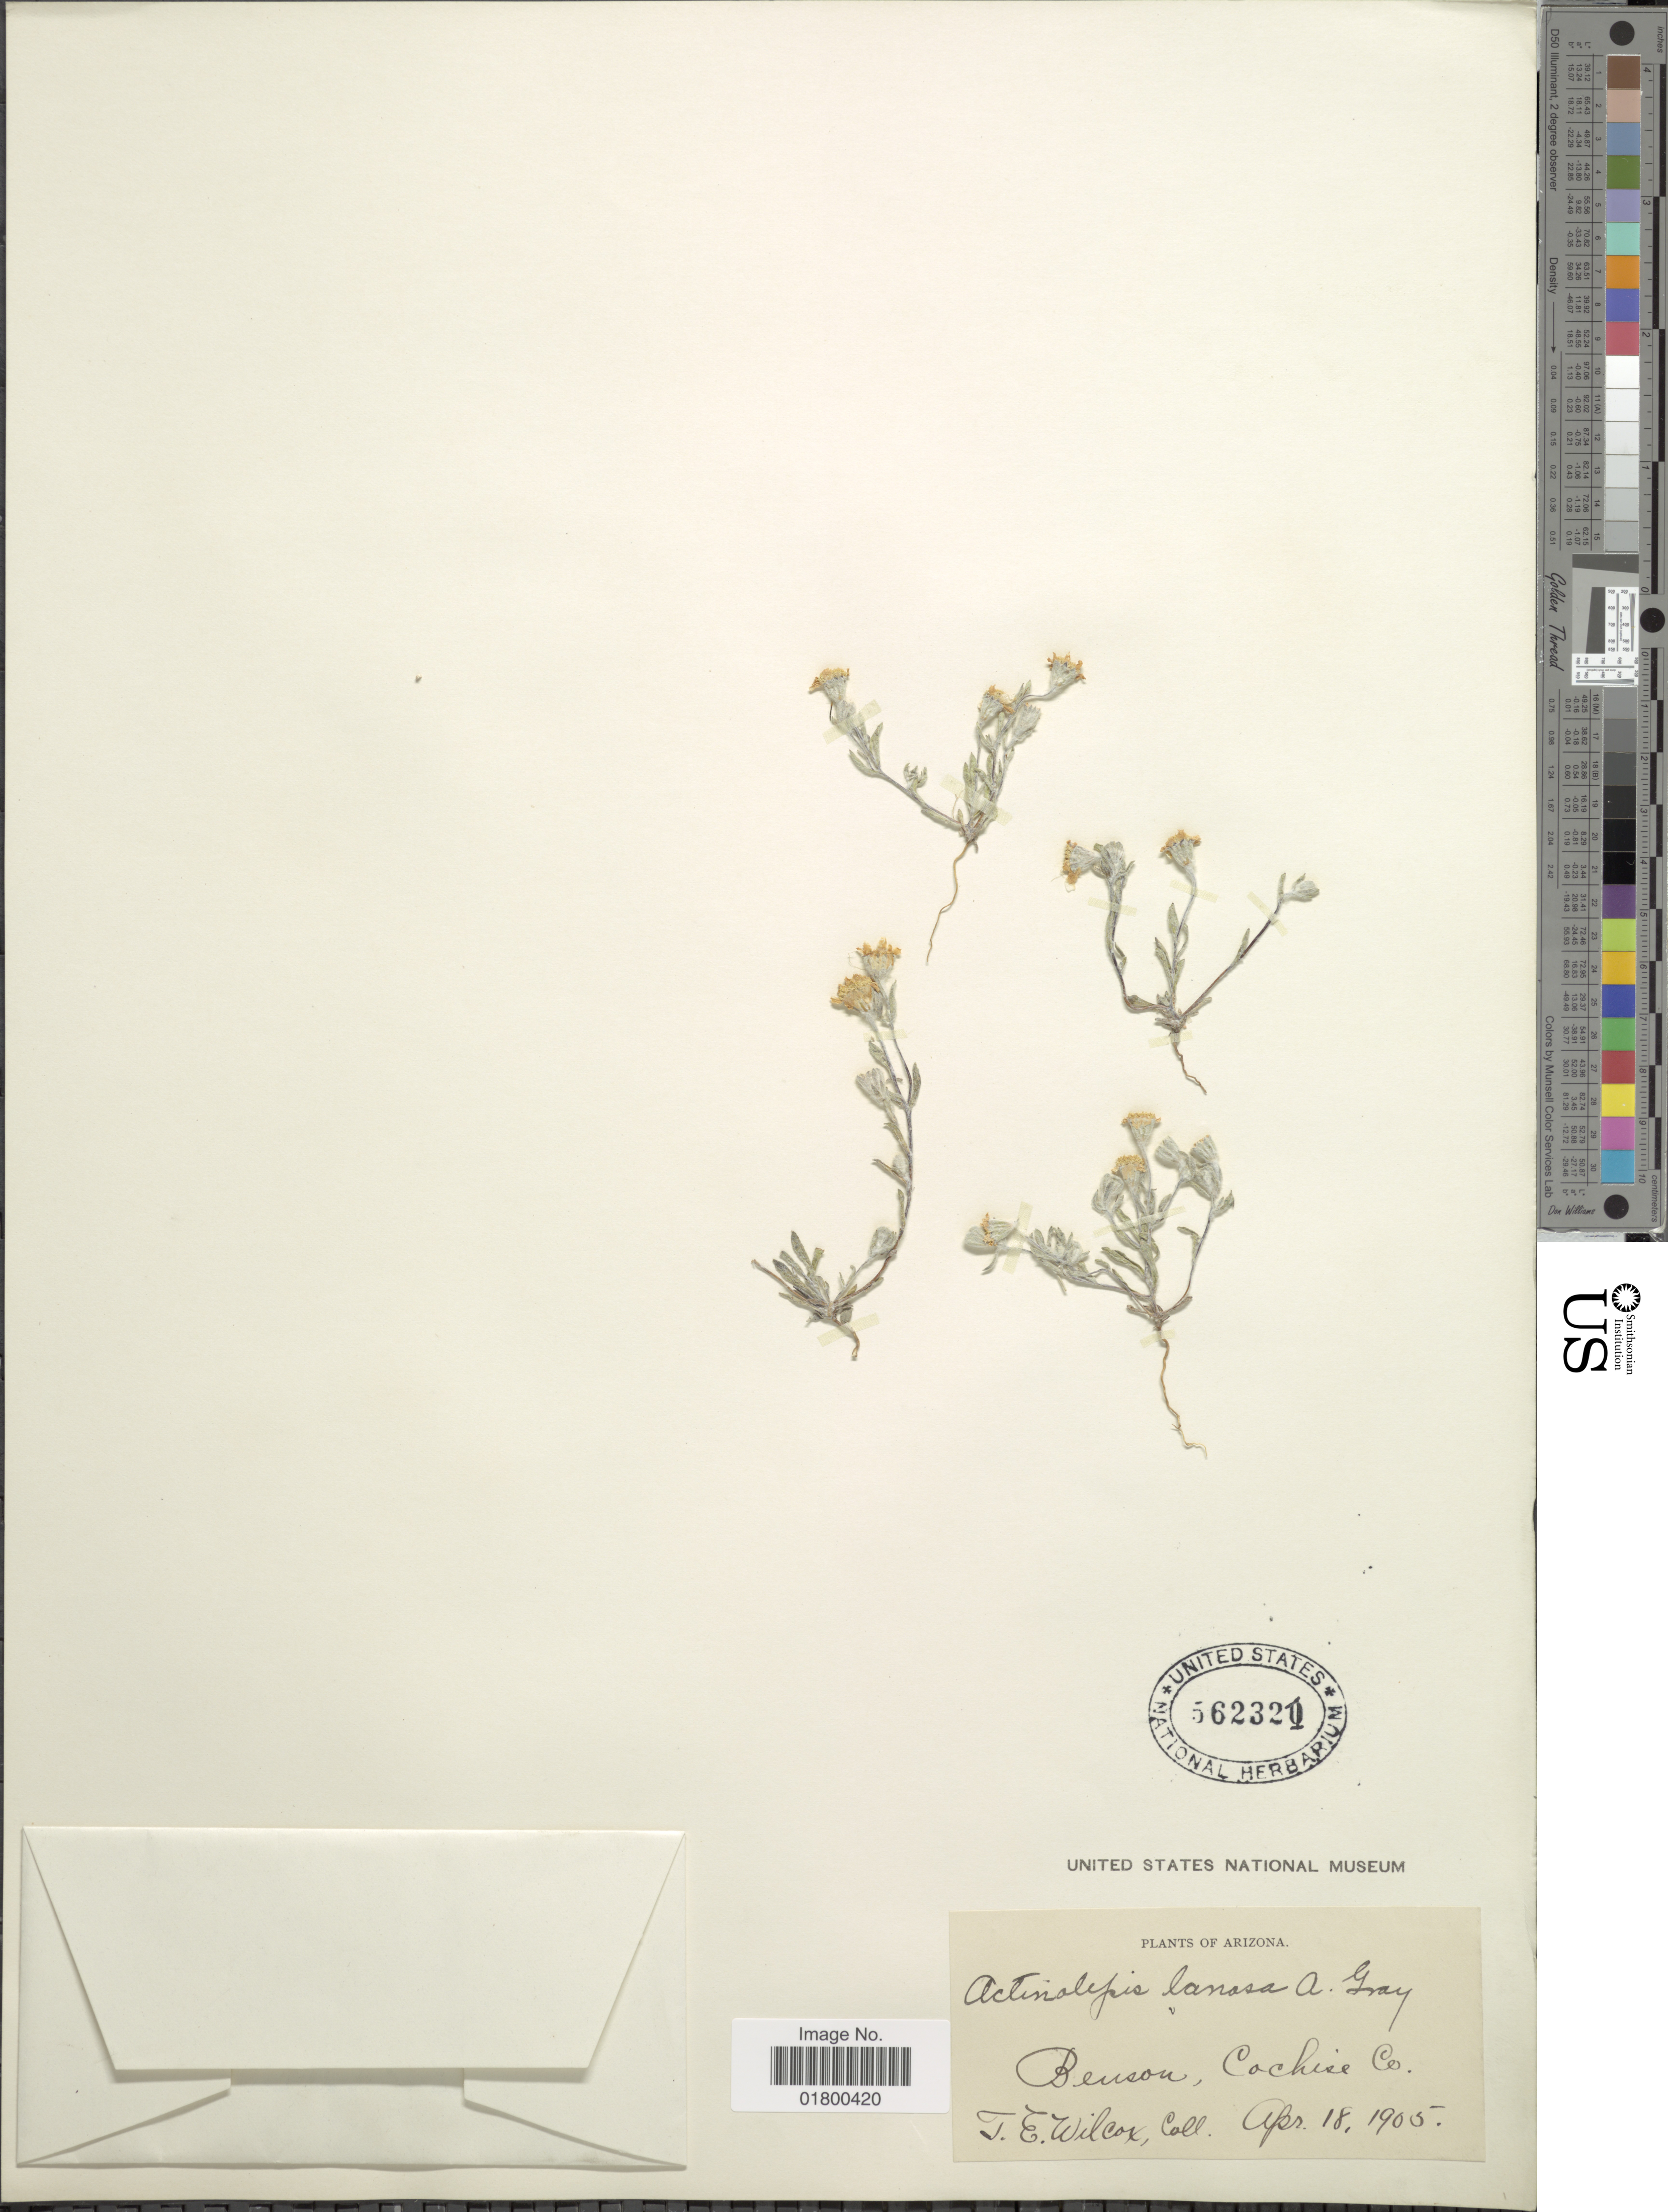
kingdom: Plantae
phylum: Tracheophyta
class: Magnoliopsida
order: Asterales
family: Asteraceae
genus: Eriophyllum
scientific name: Eriophyllum lanosum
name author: (A. Gray) A. Gray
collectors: T. E. Wilcox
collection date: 1905-04-18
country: United States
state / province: Arizona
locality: Benson, Cochise Co.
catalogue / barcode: US 562321